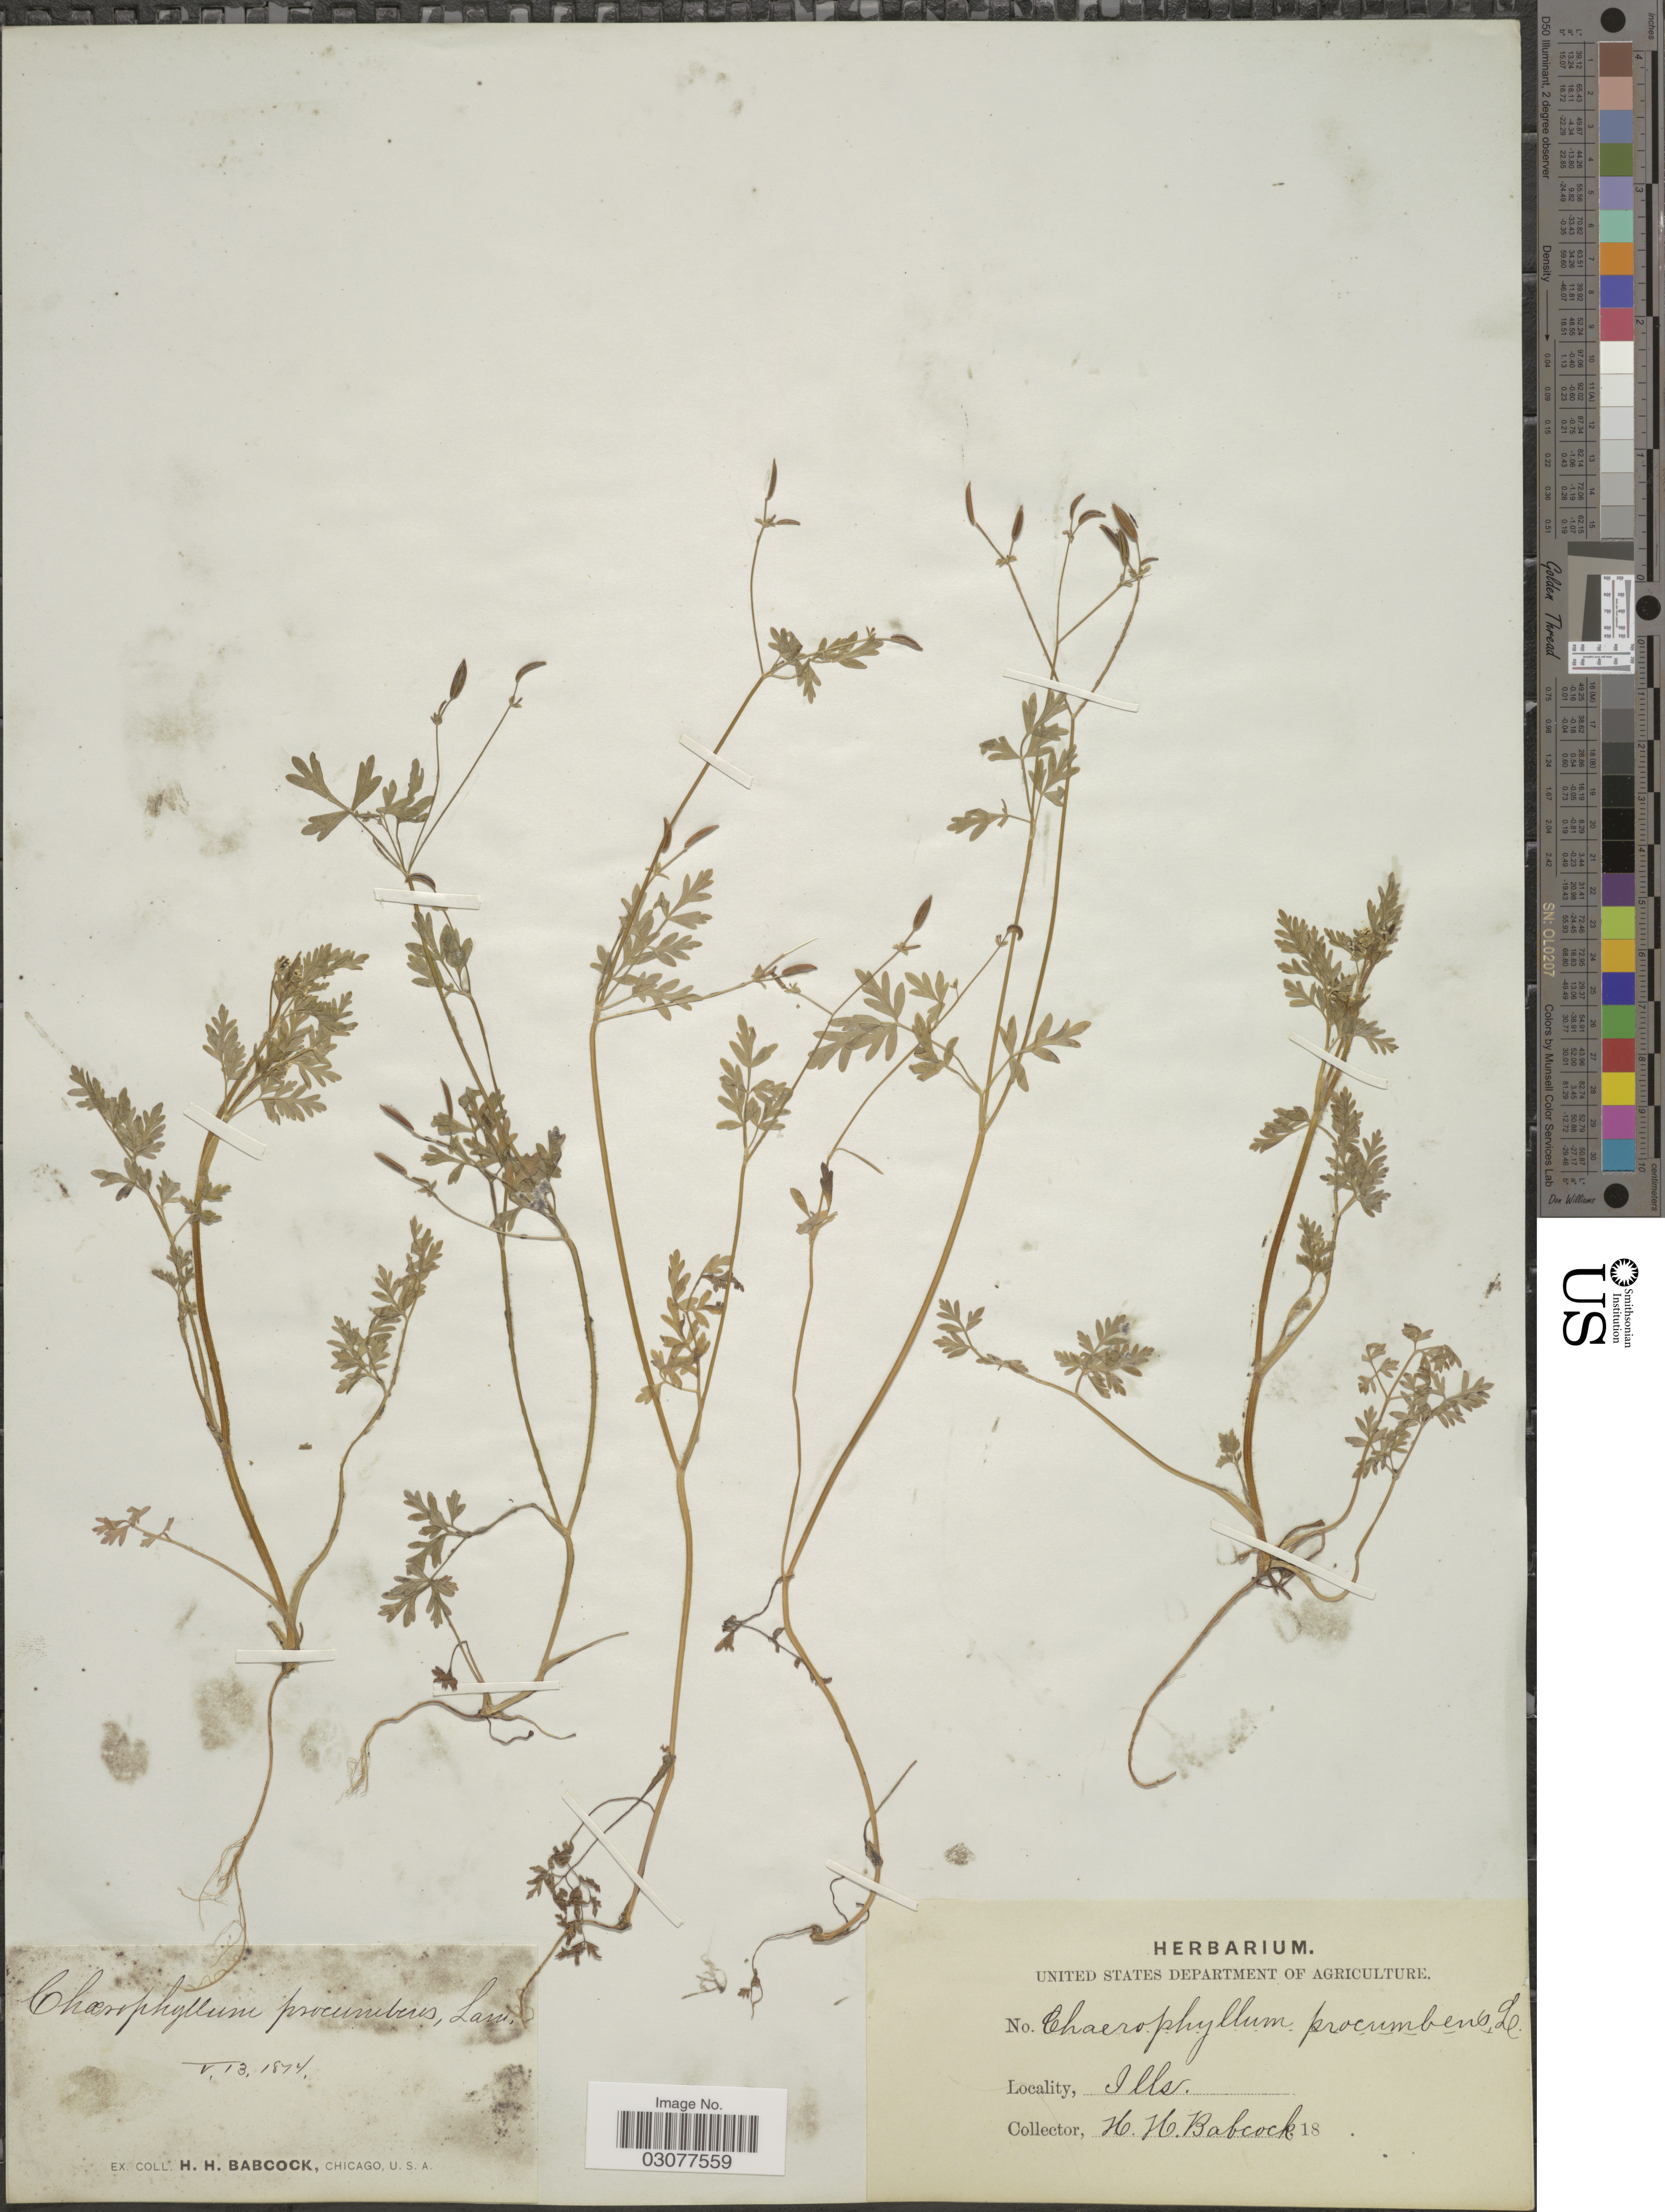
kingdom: Plantae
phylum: Tracheophyta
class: Magnoliopsida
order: Apiales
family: Apiaceae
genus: Chaerophyllum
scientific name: Chaerophyllum procumbens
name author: (L.) Crantz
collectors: H. Babcock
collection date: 1874-05-13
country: United States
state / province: Illinois